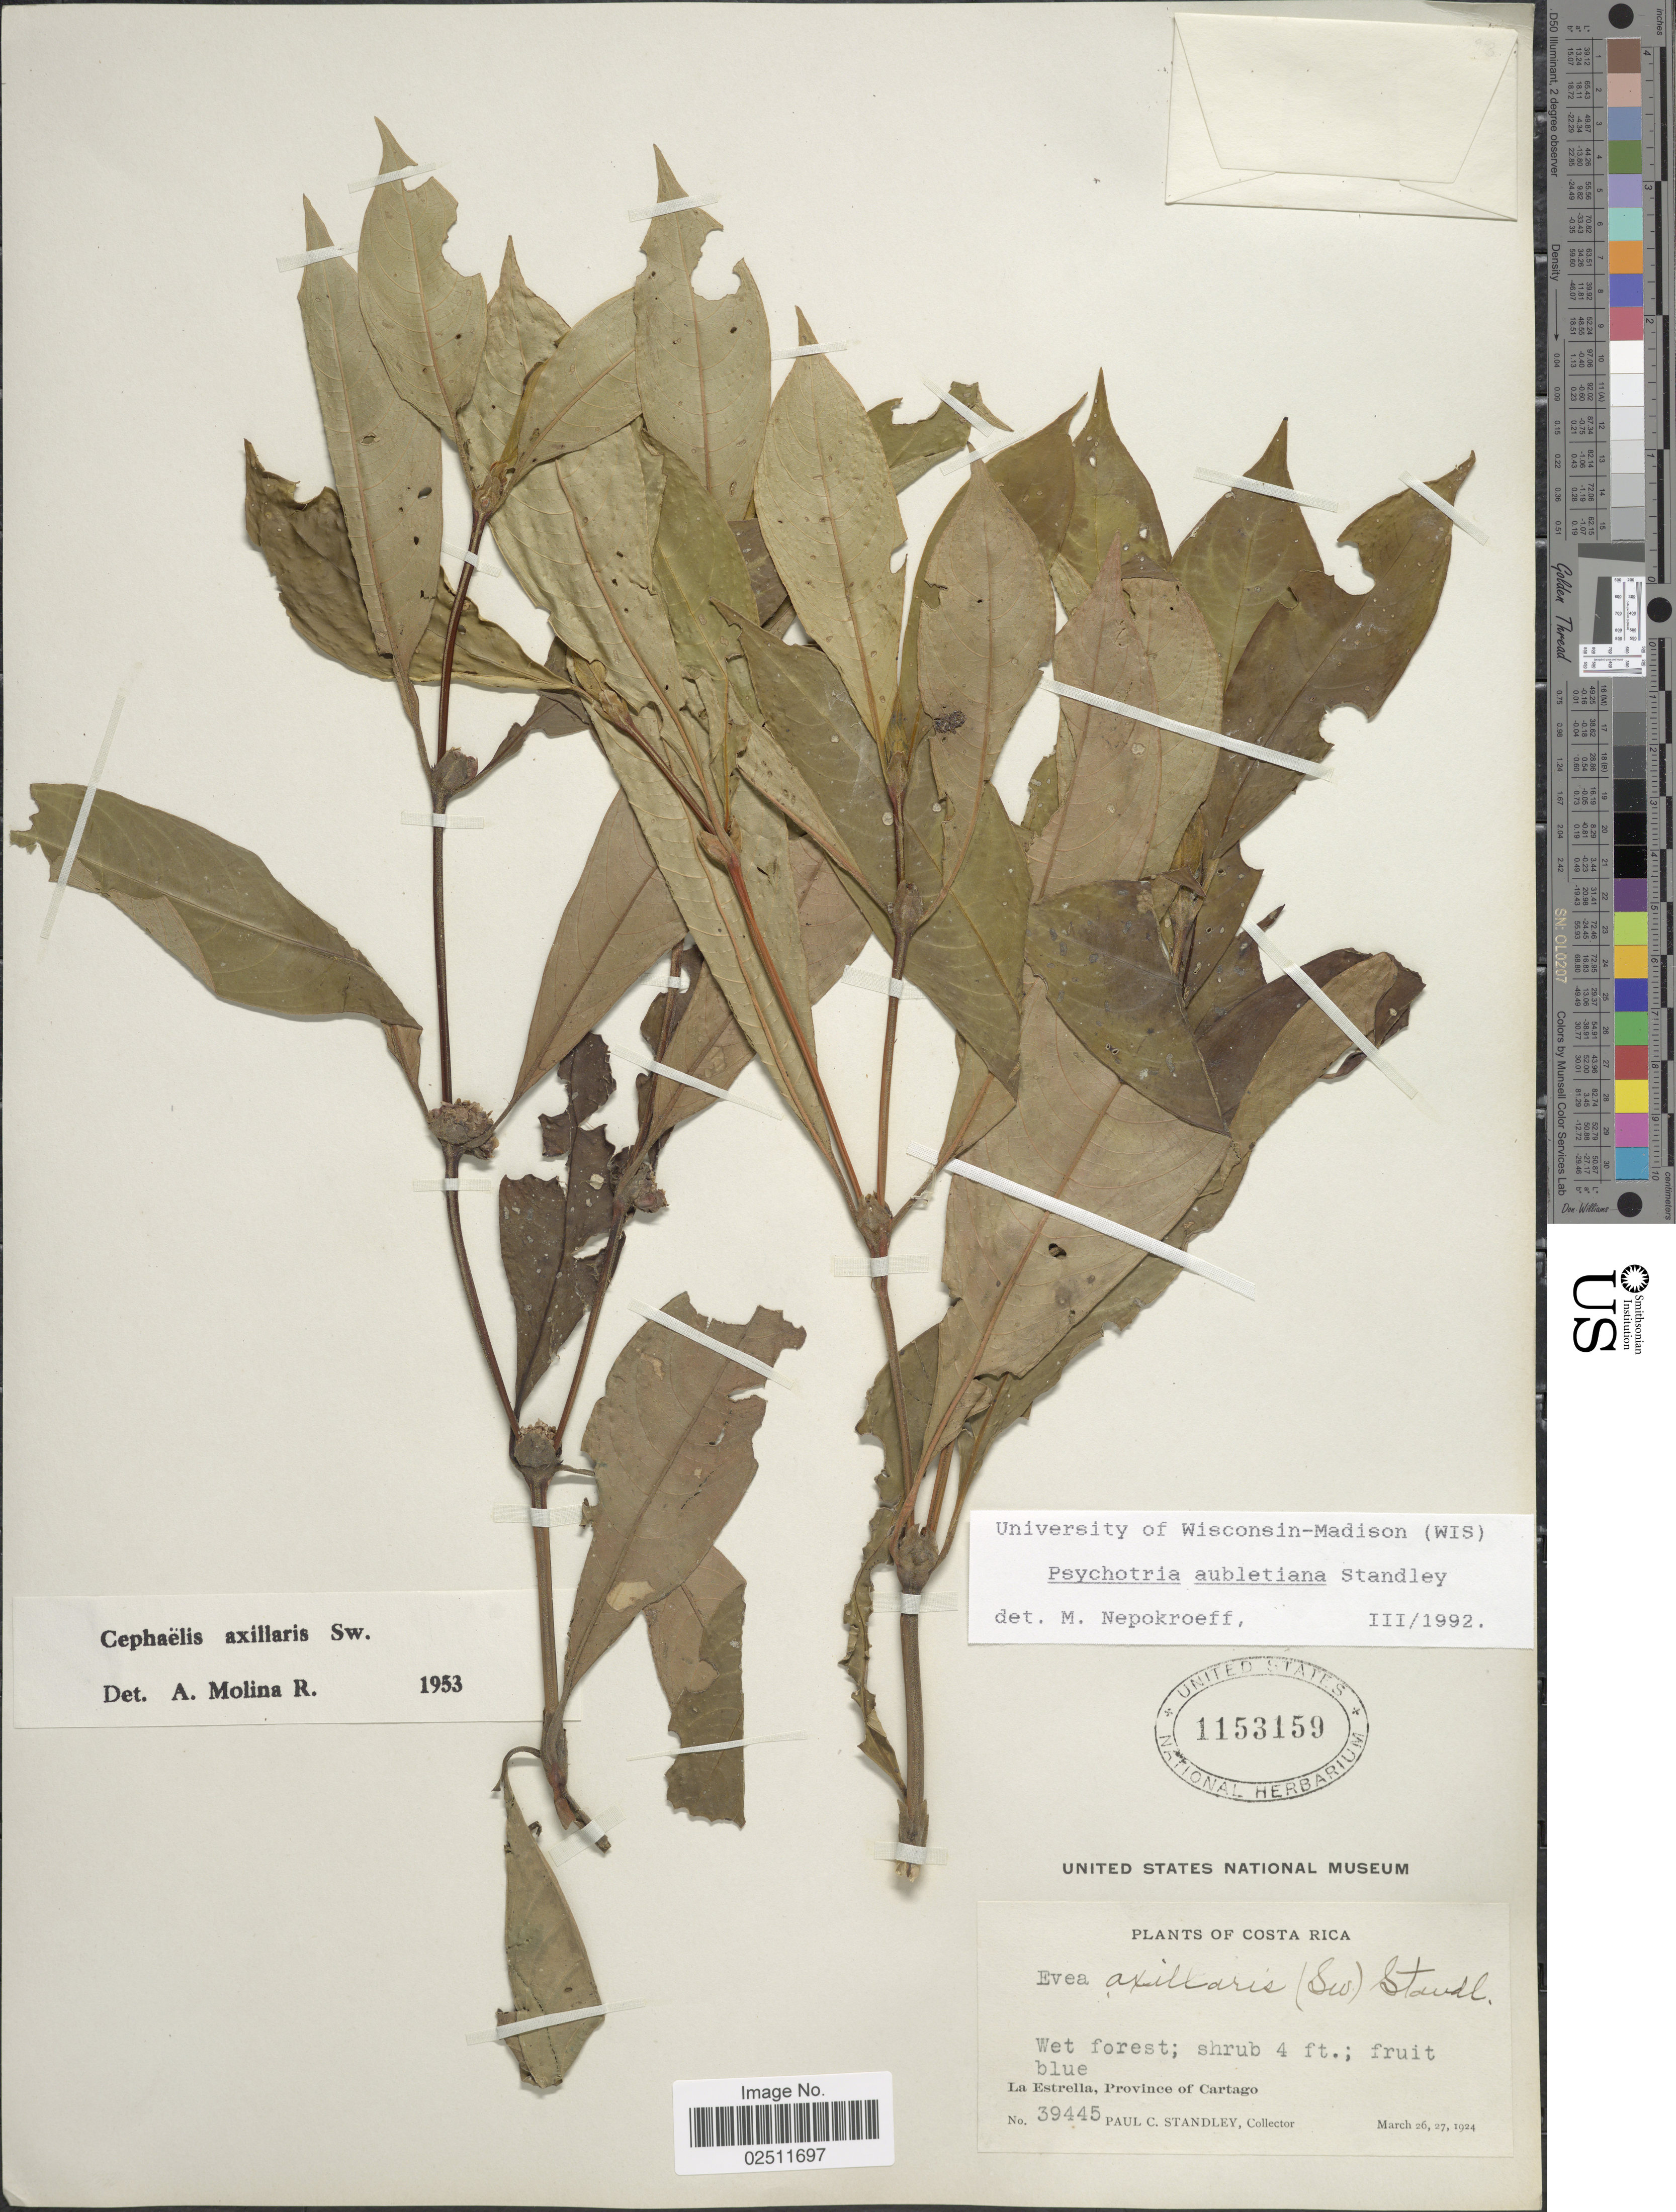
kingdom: Plantae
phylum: Tracheophyta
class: Magnoliopsida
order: Gentianales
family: Rubiaceae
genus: Psychotria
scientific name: Psychotria aubletiana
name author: Steyerm.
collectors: P. C. Standley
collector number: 39445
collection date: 1924-03-26/1924-03-27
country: Costa Rica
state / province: Cartago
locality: La Estrella.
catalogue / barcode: US 1153159